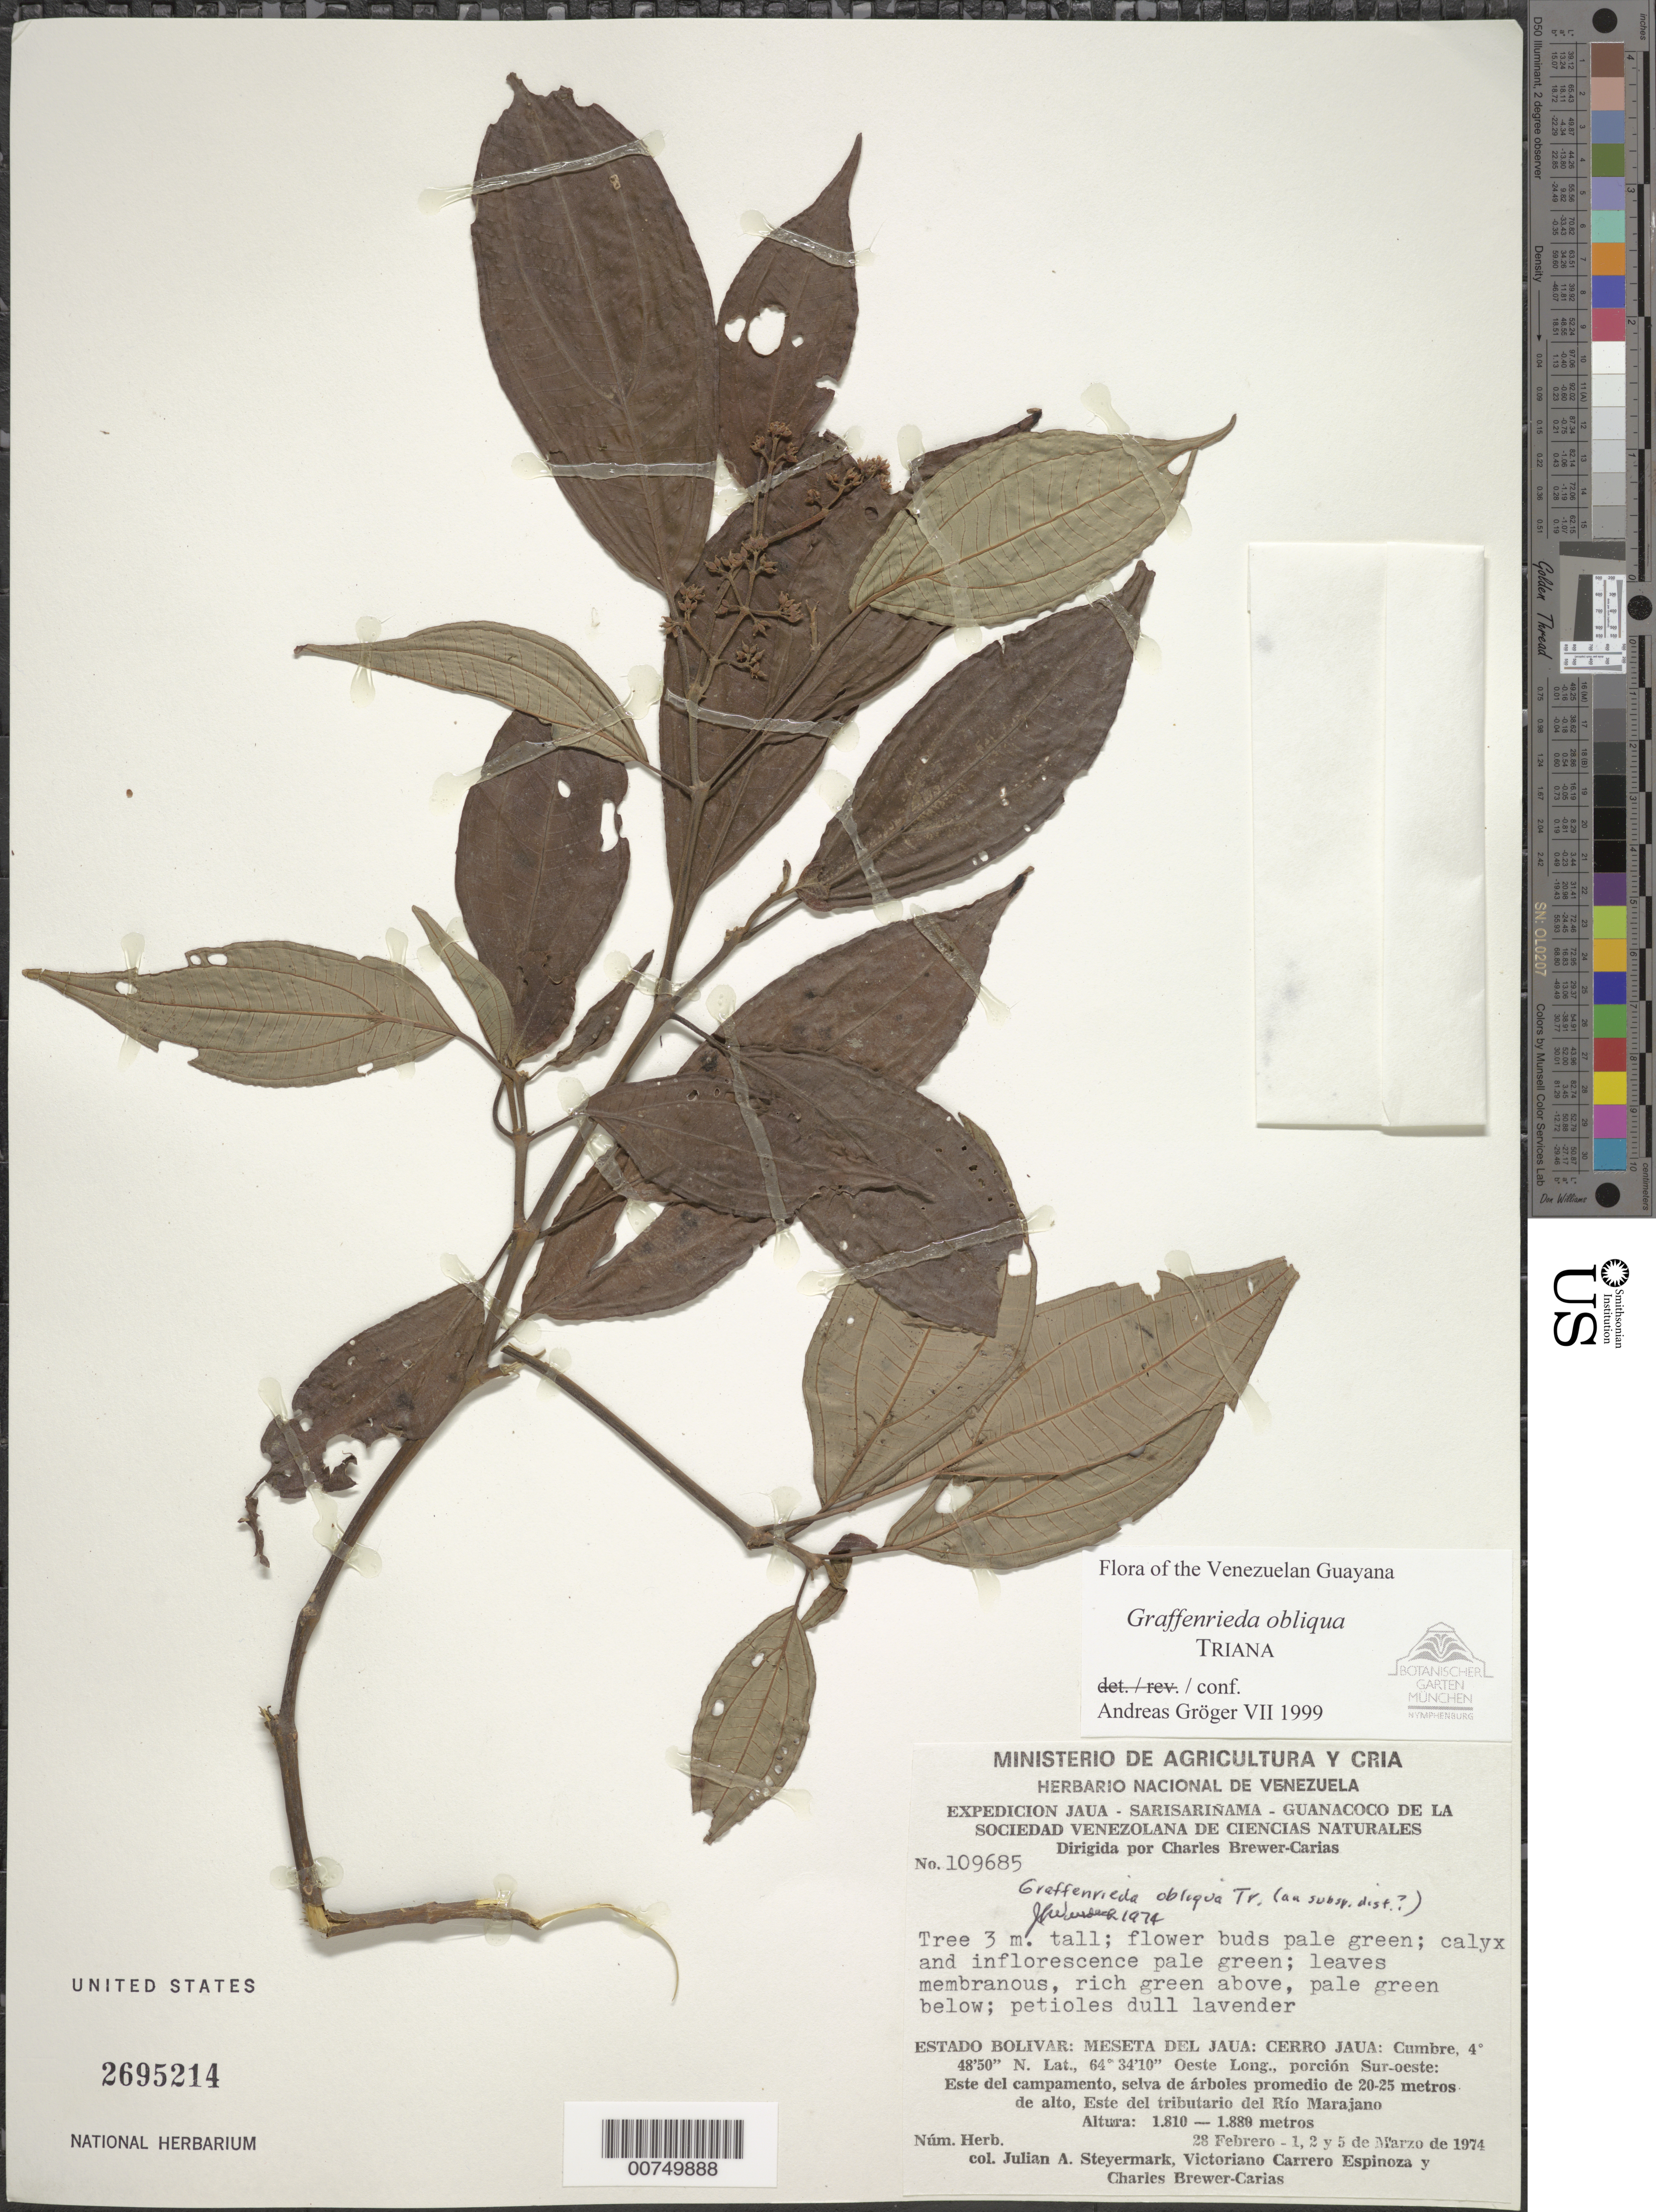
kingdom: Plantae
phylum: Tracheophyta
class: Magnoliopsida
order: Myrtales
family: Melastomataceae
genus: Graffenrieda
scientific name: Graffenrieda obliqua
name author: Triana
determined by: Gröger, A.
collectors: J. Steyermark, V. Carreño E. & C. Brewer-Carias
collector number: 109685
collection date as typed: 28-Feb-74 to 5-Mar-74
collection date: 1974-02-28/1974-03-05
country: Venezuela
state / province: Bolívar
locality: Meseta del Jaua: Cerro Jaua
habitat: Selva de arboles 20-25 m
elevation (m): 1810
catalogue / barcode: US 2695214